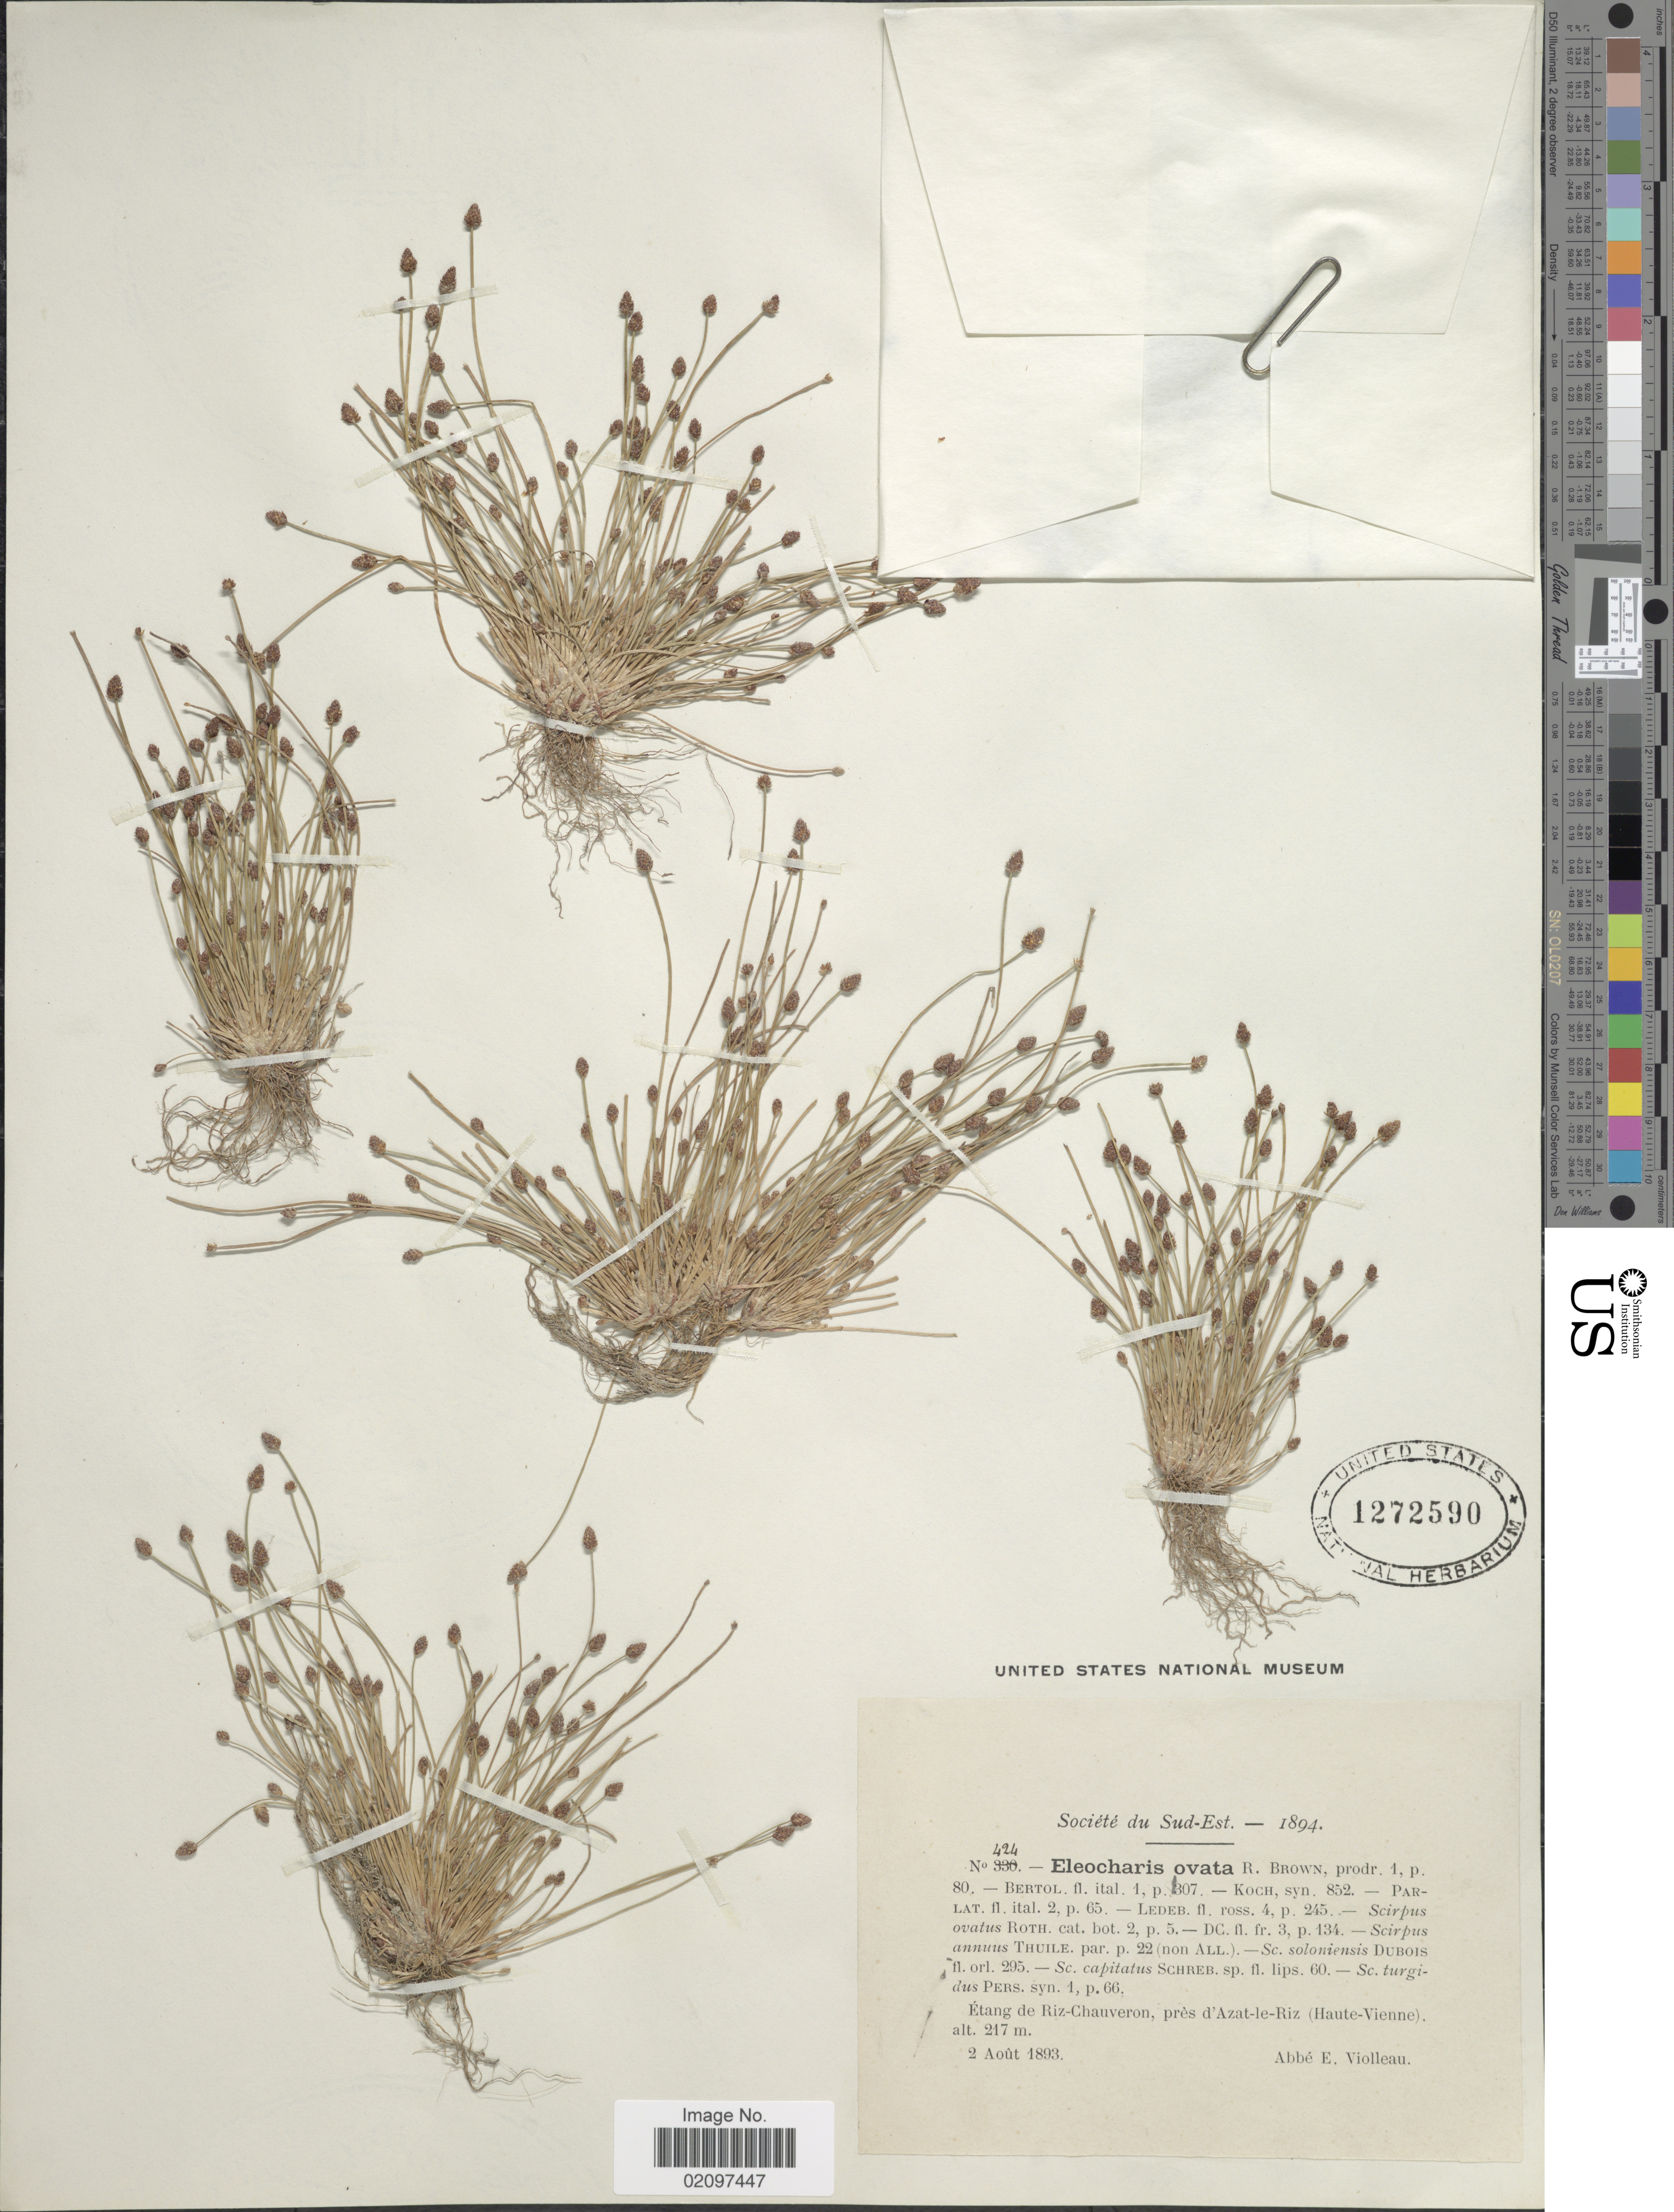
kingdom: Plantae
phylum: Tracheophyta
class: Liliopsida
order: Poales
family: Cyperaceae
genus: Eleocharis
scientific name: Eleocharis ovata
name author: (Roth) Roem. & Schult.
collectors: A. Violleau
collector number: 424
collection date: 1893-08-02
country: France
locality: Etang de Riz-Chauveron, pres d'Azat-le-Riz (Haute-Vienne).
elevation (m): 217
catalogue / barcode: US 1272590